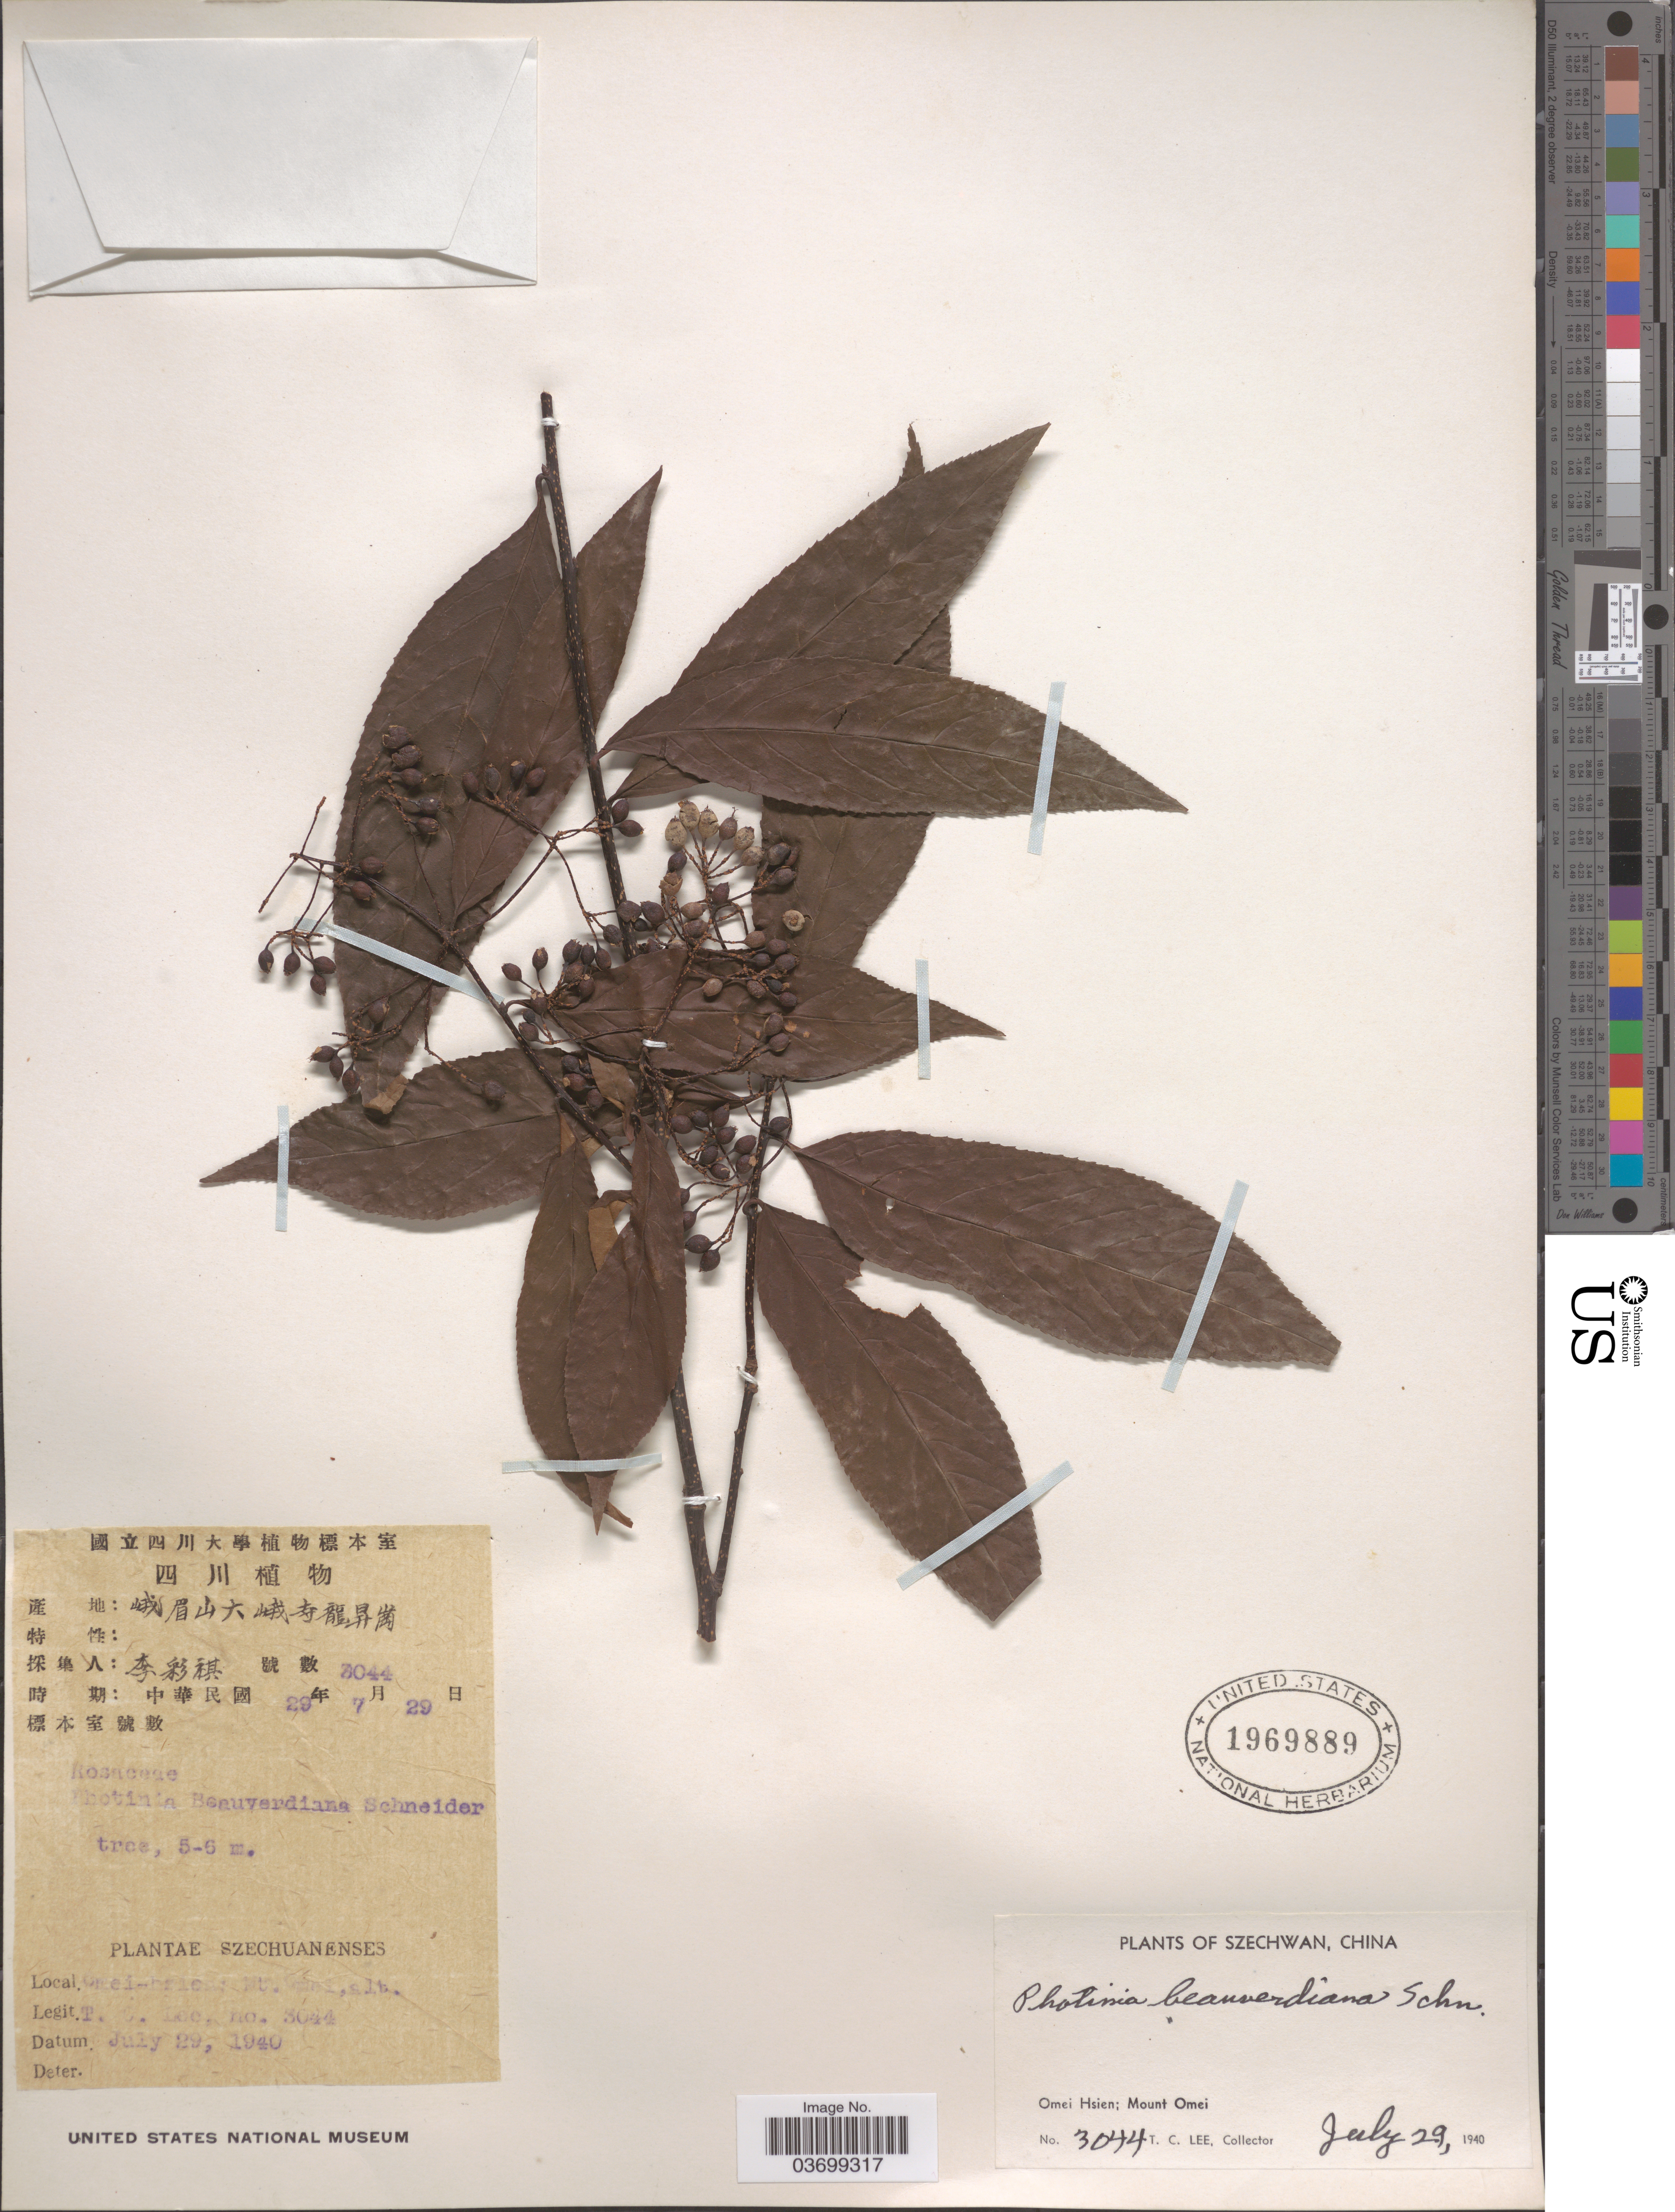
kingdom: Plantae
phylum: Tracheophyta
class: Magnoliopsida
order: Rosales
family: Rosaceae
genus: Photinia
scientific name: Photinia beauverdiana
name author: C.K. Schneid.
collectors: T. Lee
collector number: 3044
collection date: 1940-07-29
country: China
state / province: Sichuan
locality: Szechwan. Omei Hsien; Mount Omei.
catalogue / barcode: US 1969889